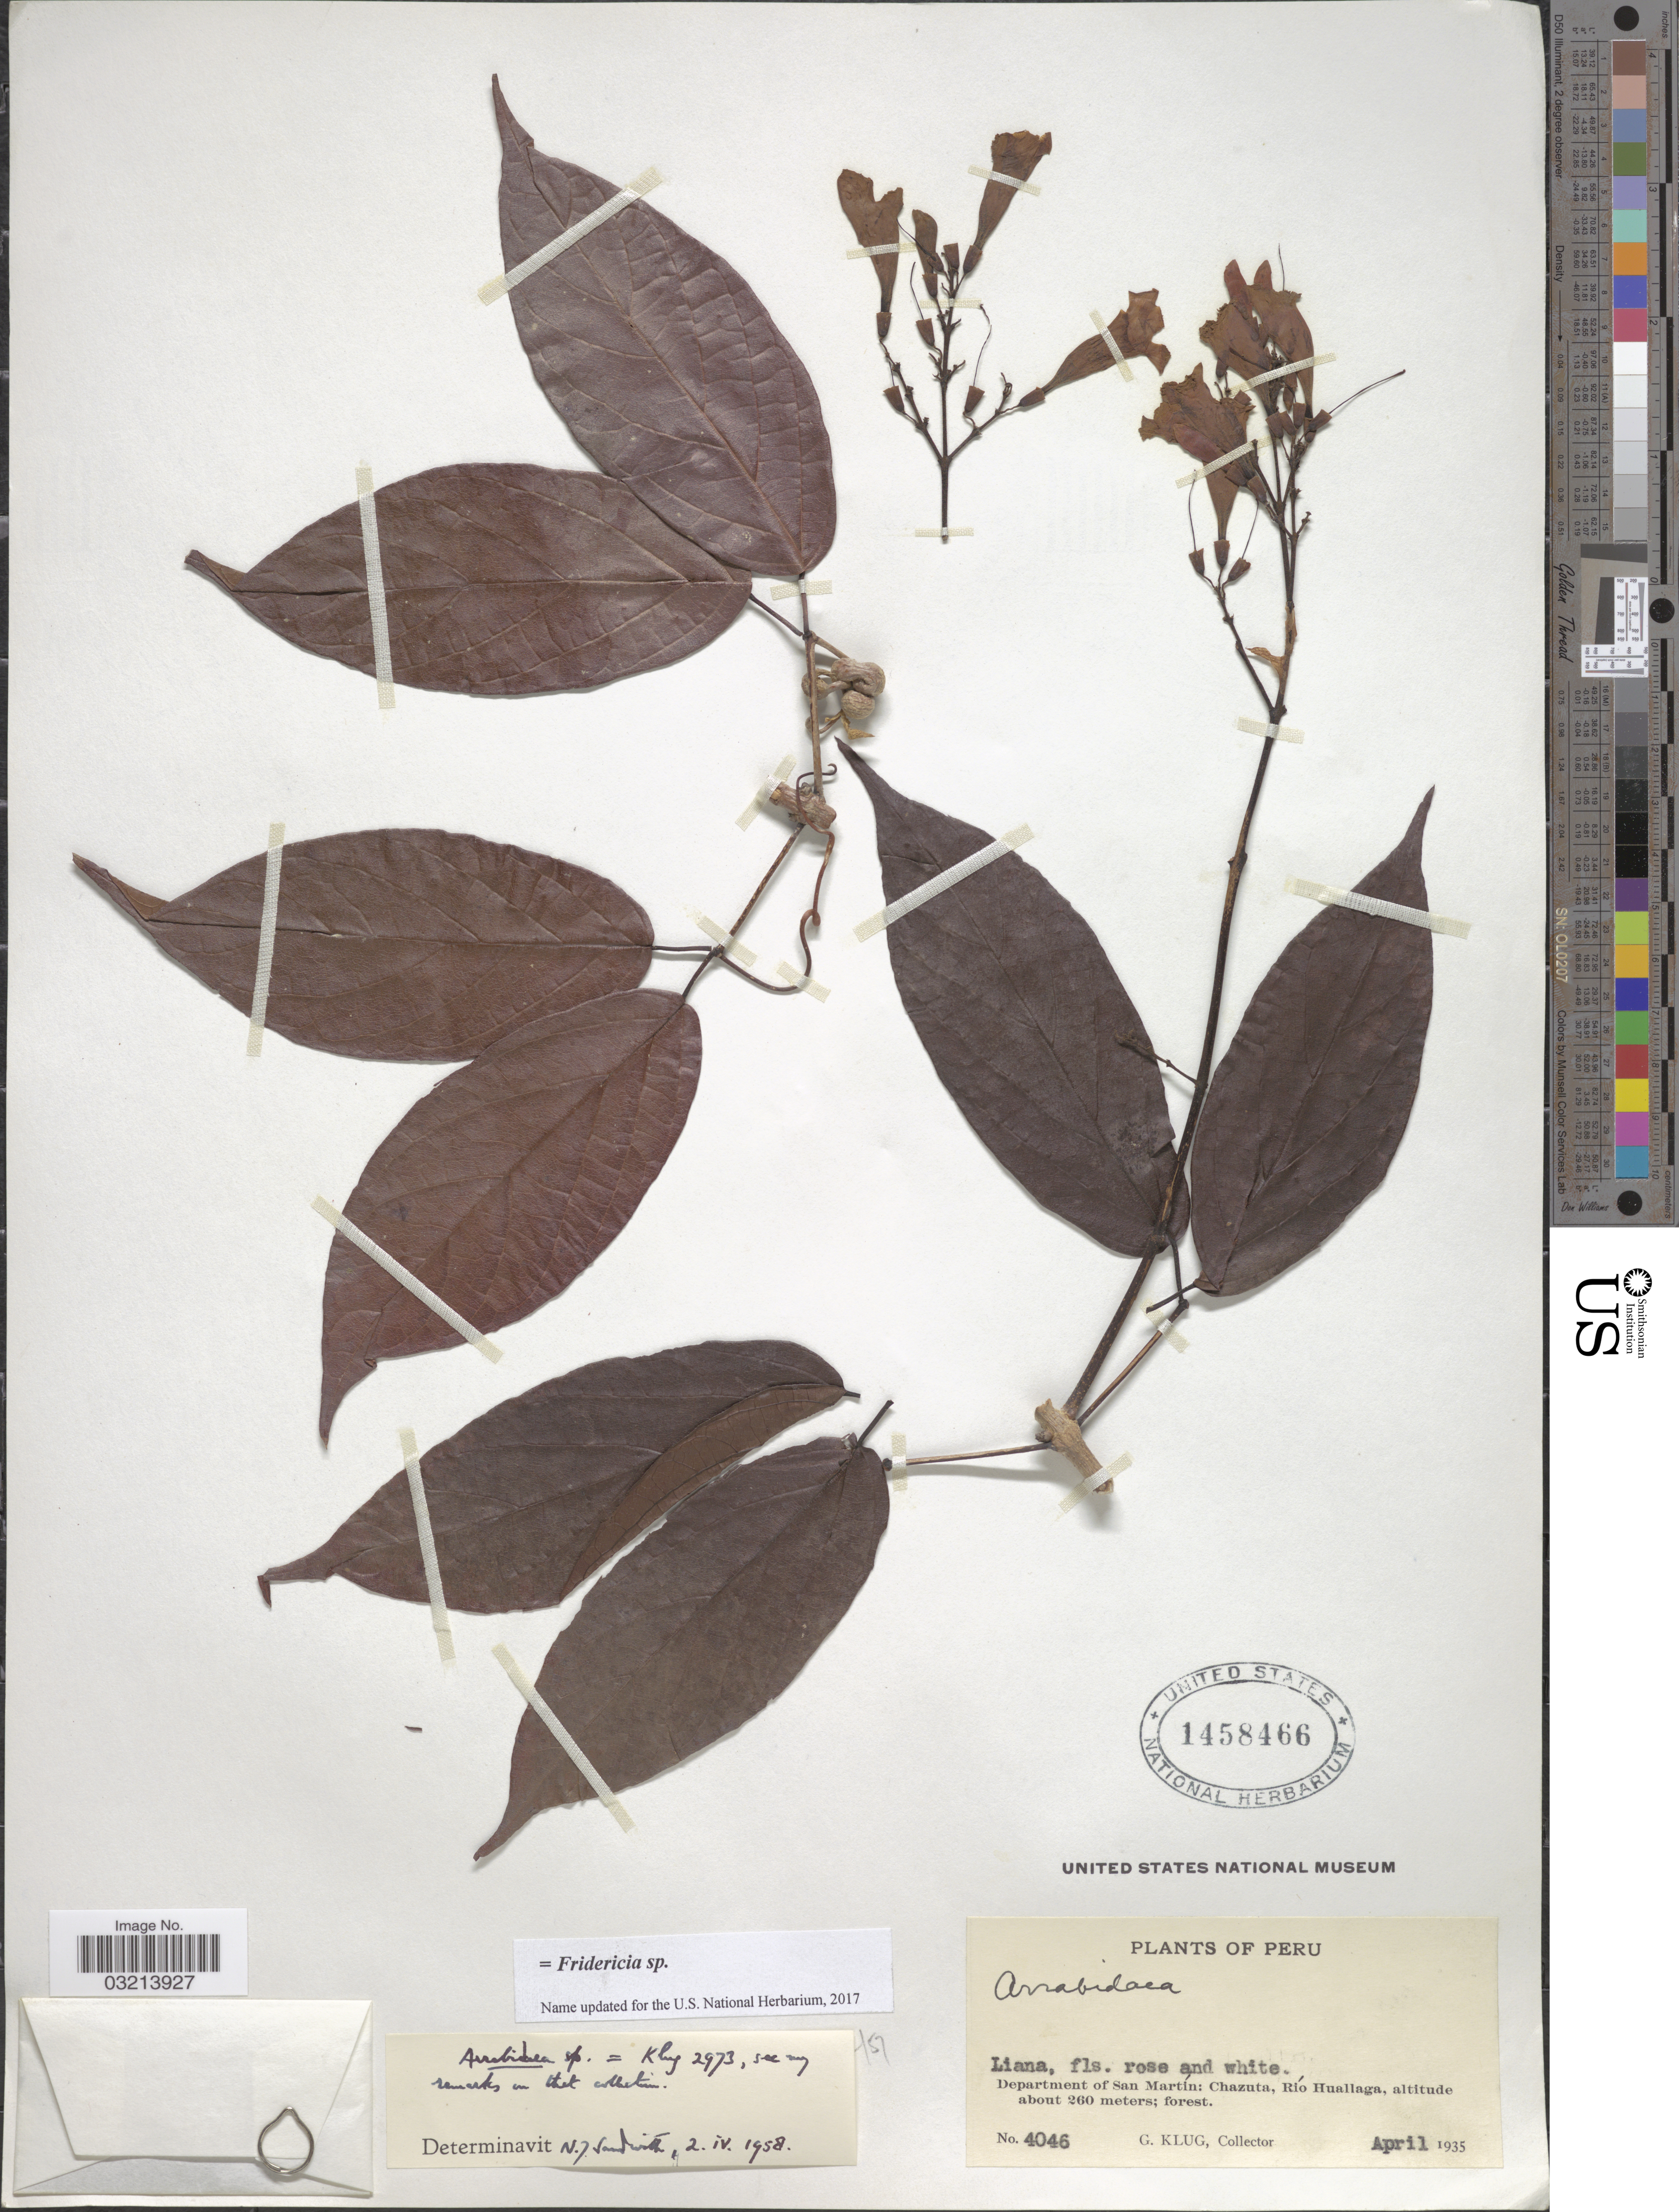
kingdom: Plantae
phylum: Tracheophyta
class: Magnoliopsida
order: Lamiales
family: Bignoniaceae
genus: Fridericia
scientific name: Fridericia sp.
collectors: G. Klug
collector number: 4046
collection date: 1935-04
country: Peru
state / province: San Martín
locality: Department of San Martín: Chazuta, Río Huallaga.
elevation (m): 260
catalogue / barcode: US 1458466